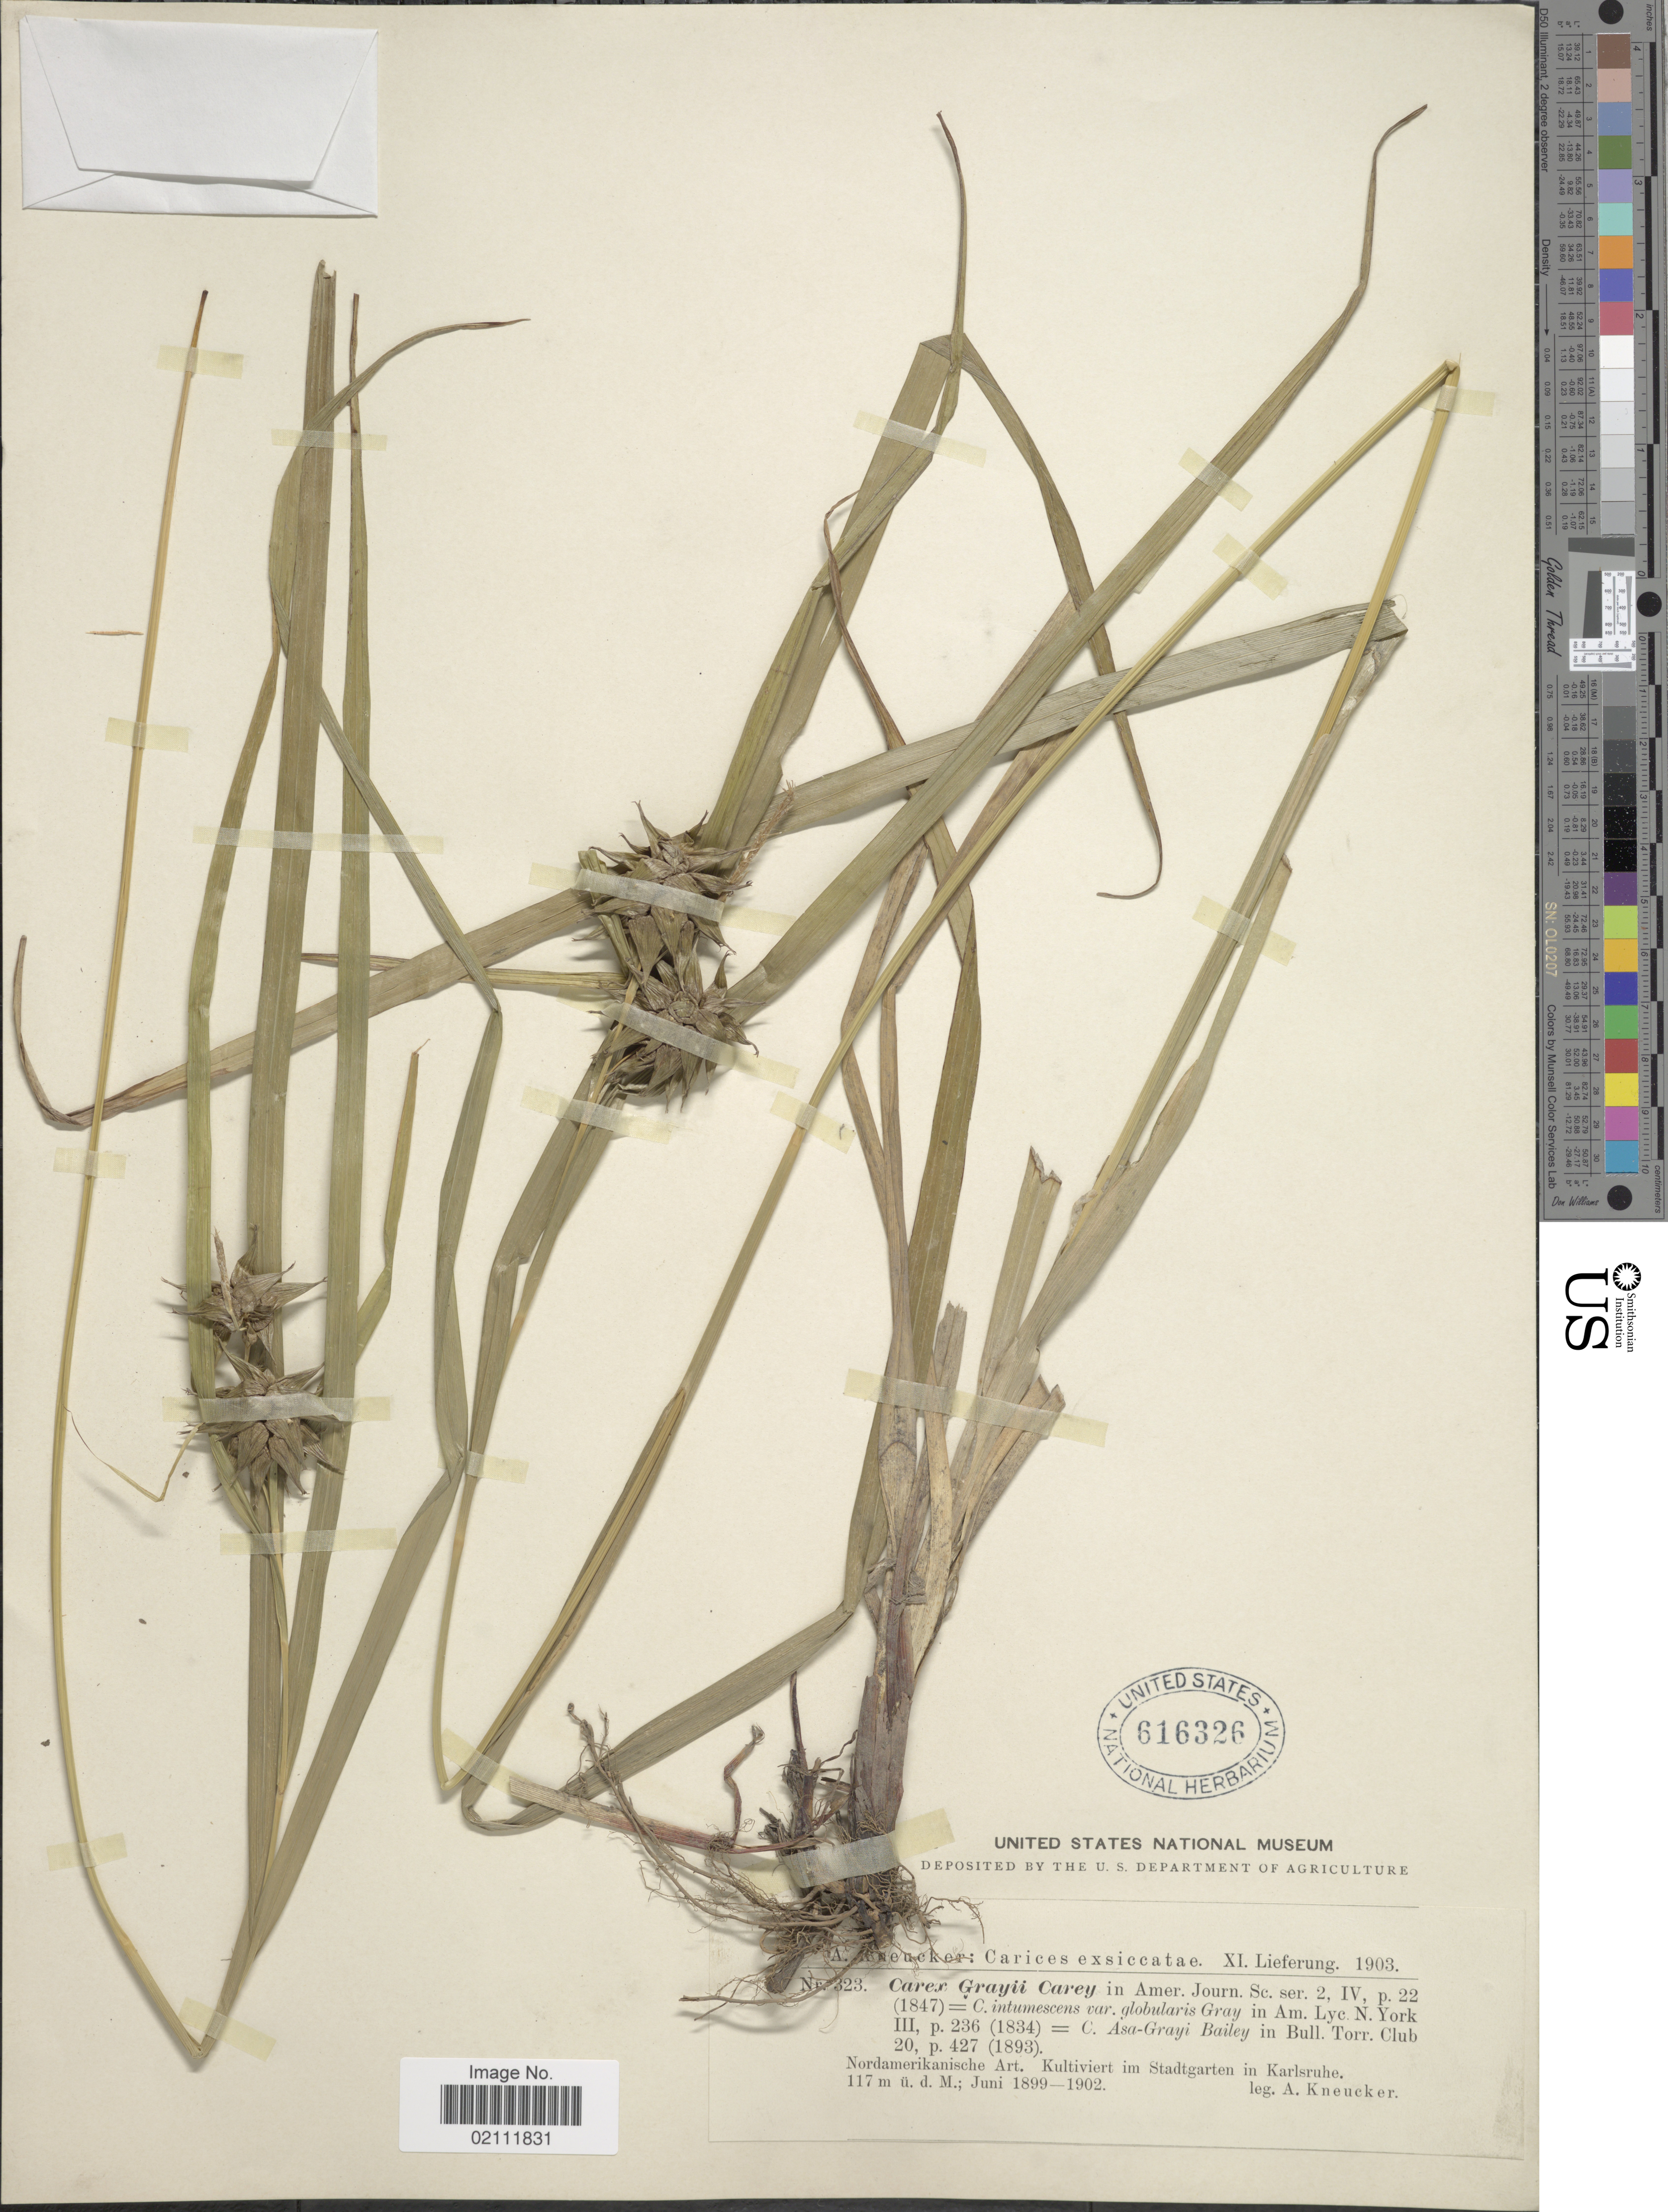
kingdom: Plantae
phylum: Tracheophyta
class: Liliopsida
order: Poales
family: Cyperaceae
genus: Carex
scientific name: Carex grayi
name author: J. Carey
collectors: A. Kneucker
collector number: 323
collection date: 1899-06/1902-06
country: Germany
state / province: Baden-Württemberg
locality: Nordamerikanische Art., Kultiviert im Stadtgarten in Karlsruhe.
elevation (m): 117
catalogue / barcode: US 616326